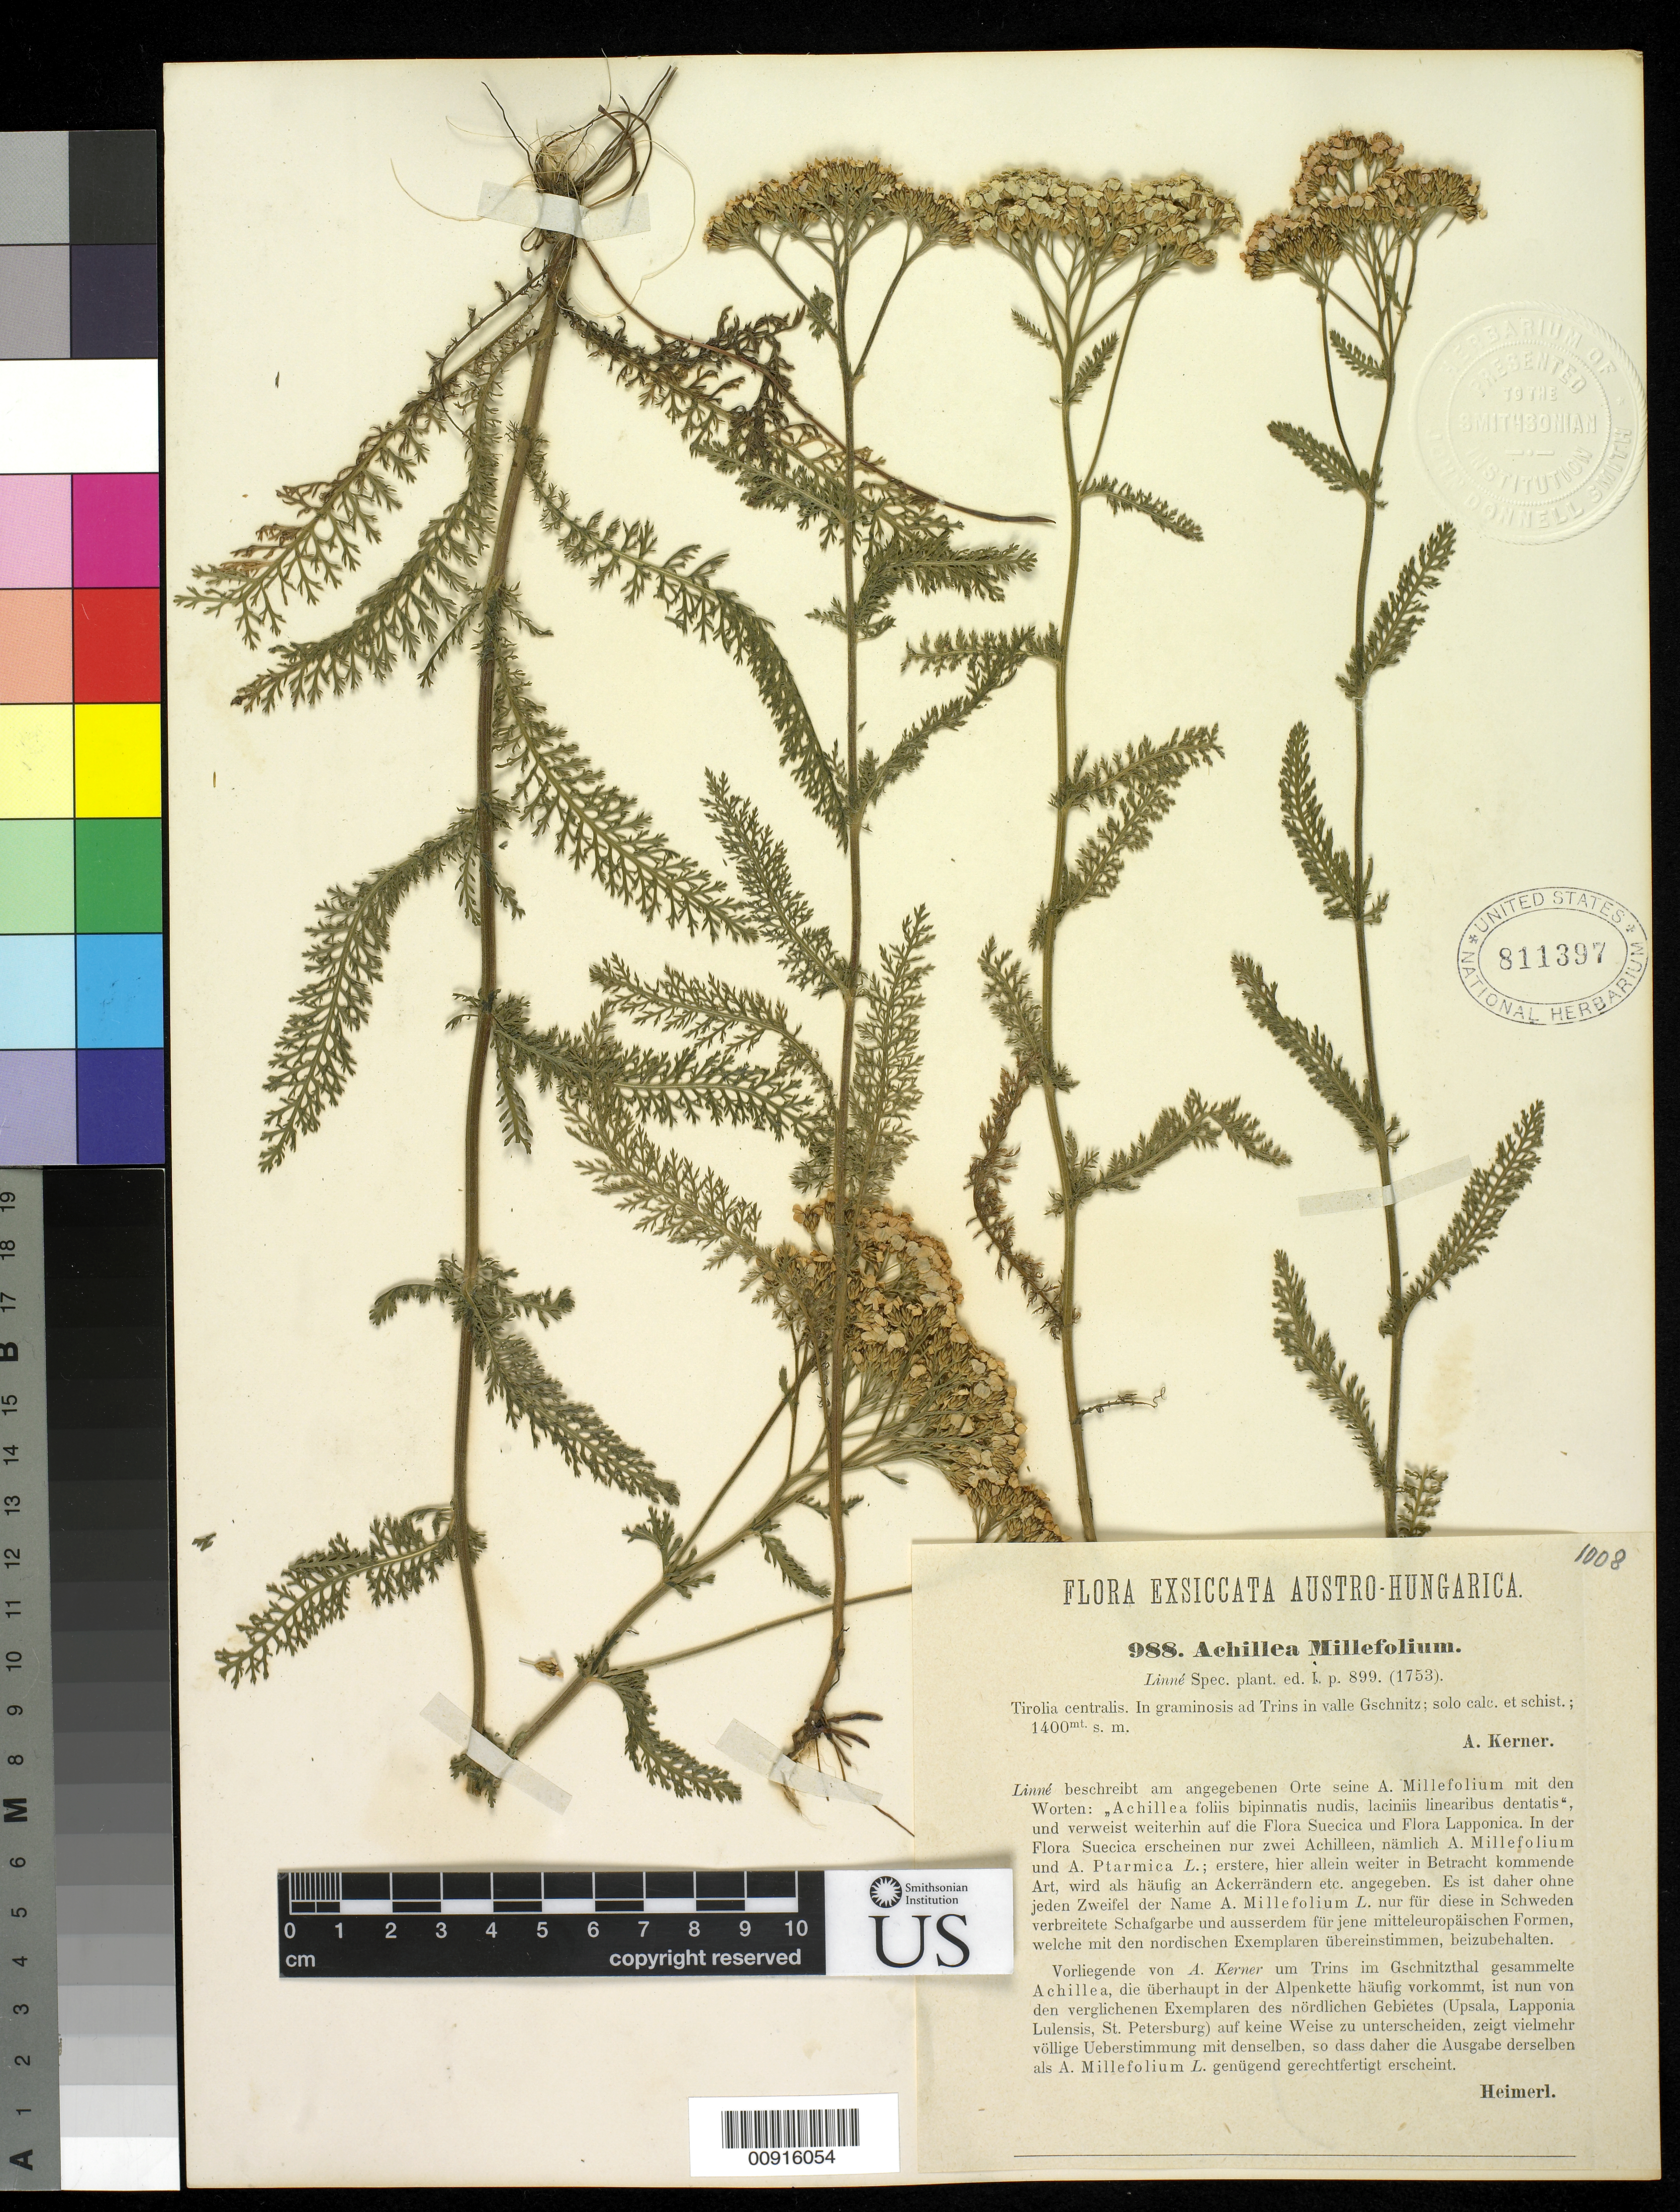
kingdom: Plantae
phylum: Tracheophyta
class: Magnoliopsida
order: Asterales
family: Asteraceae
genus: Achillea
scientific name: Achillea millefolium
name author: L.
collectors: A. Kerner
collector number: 988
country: Austria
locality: Tirolia centralis. In graminosis ad Trinsnin valle Gschnitz; solo calc. et schist. 1400 mt. s.m.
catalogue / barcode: US 811397